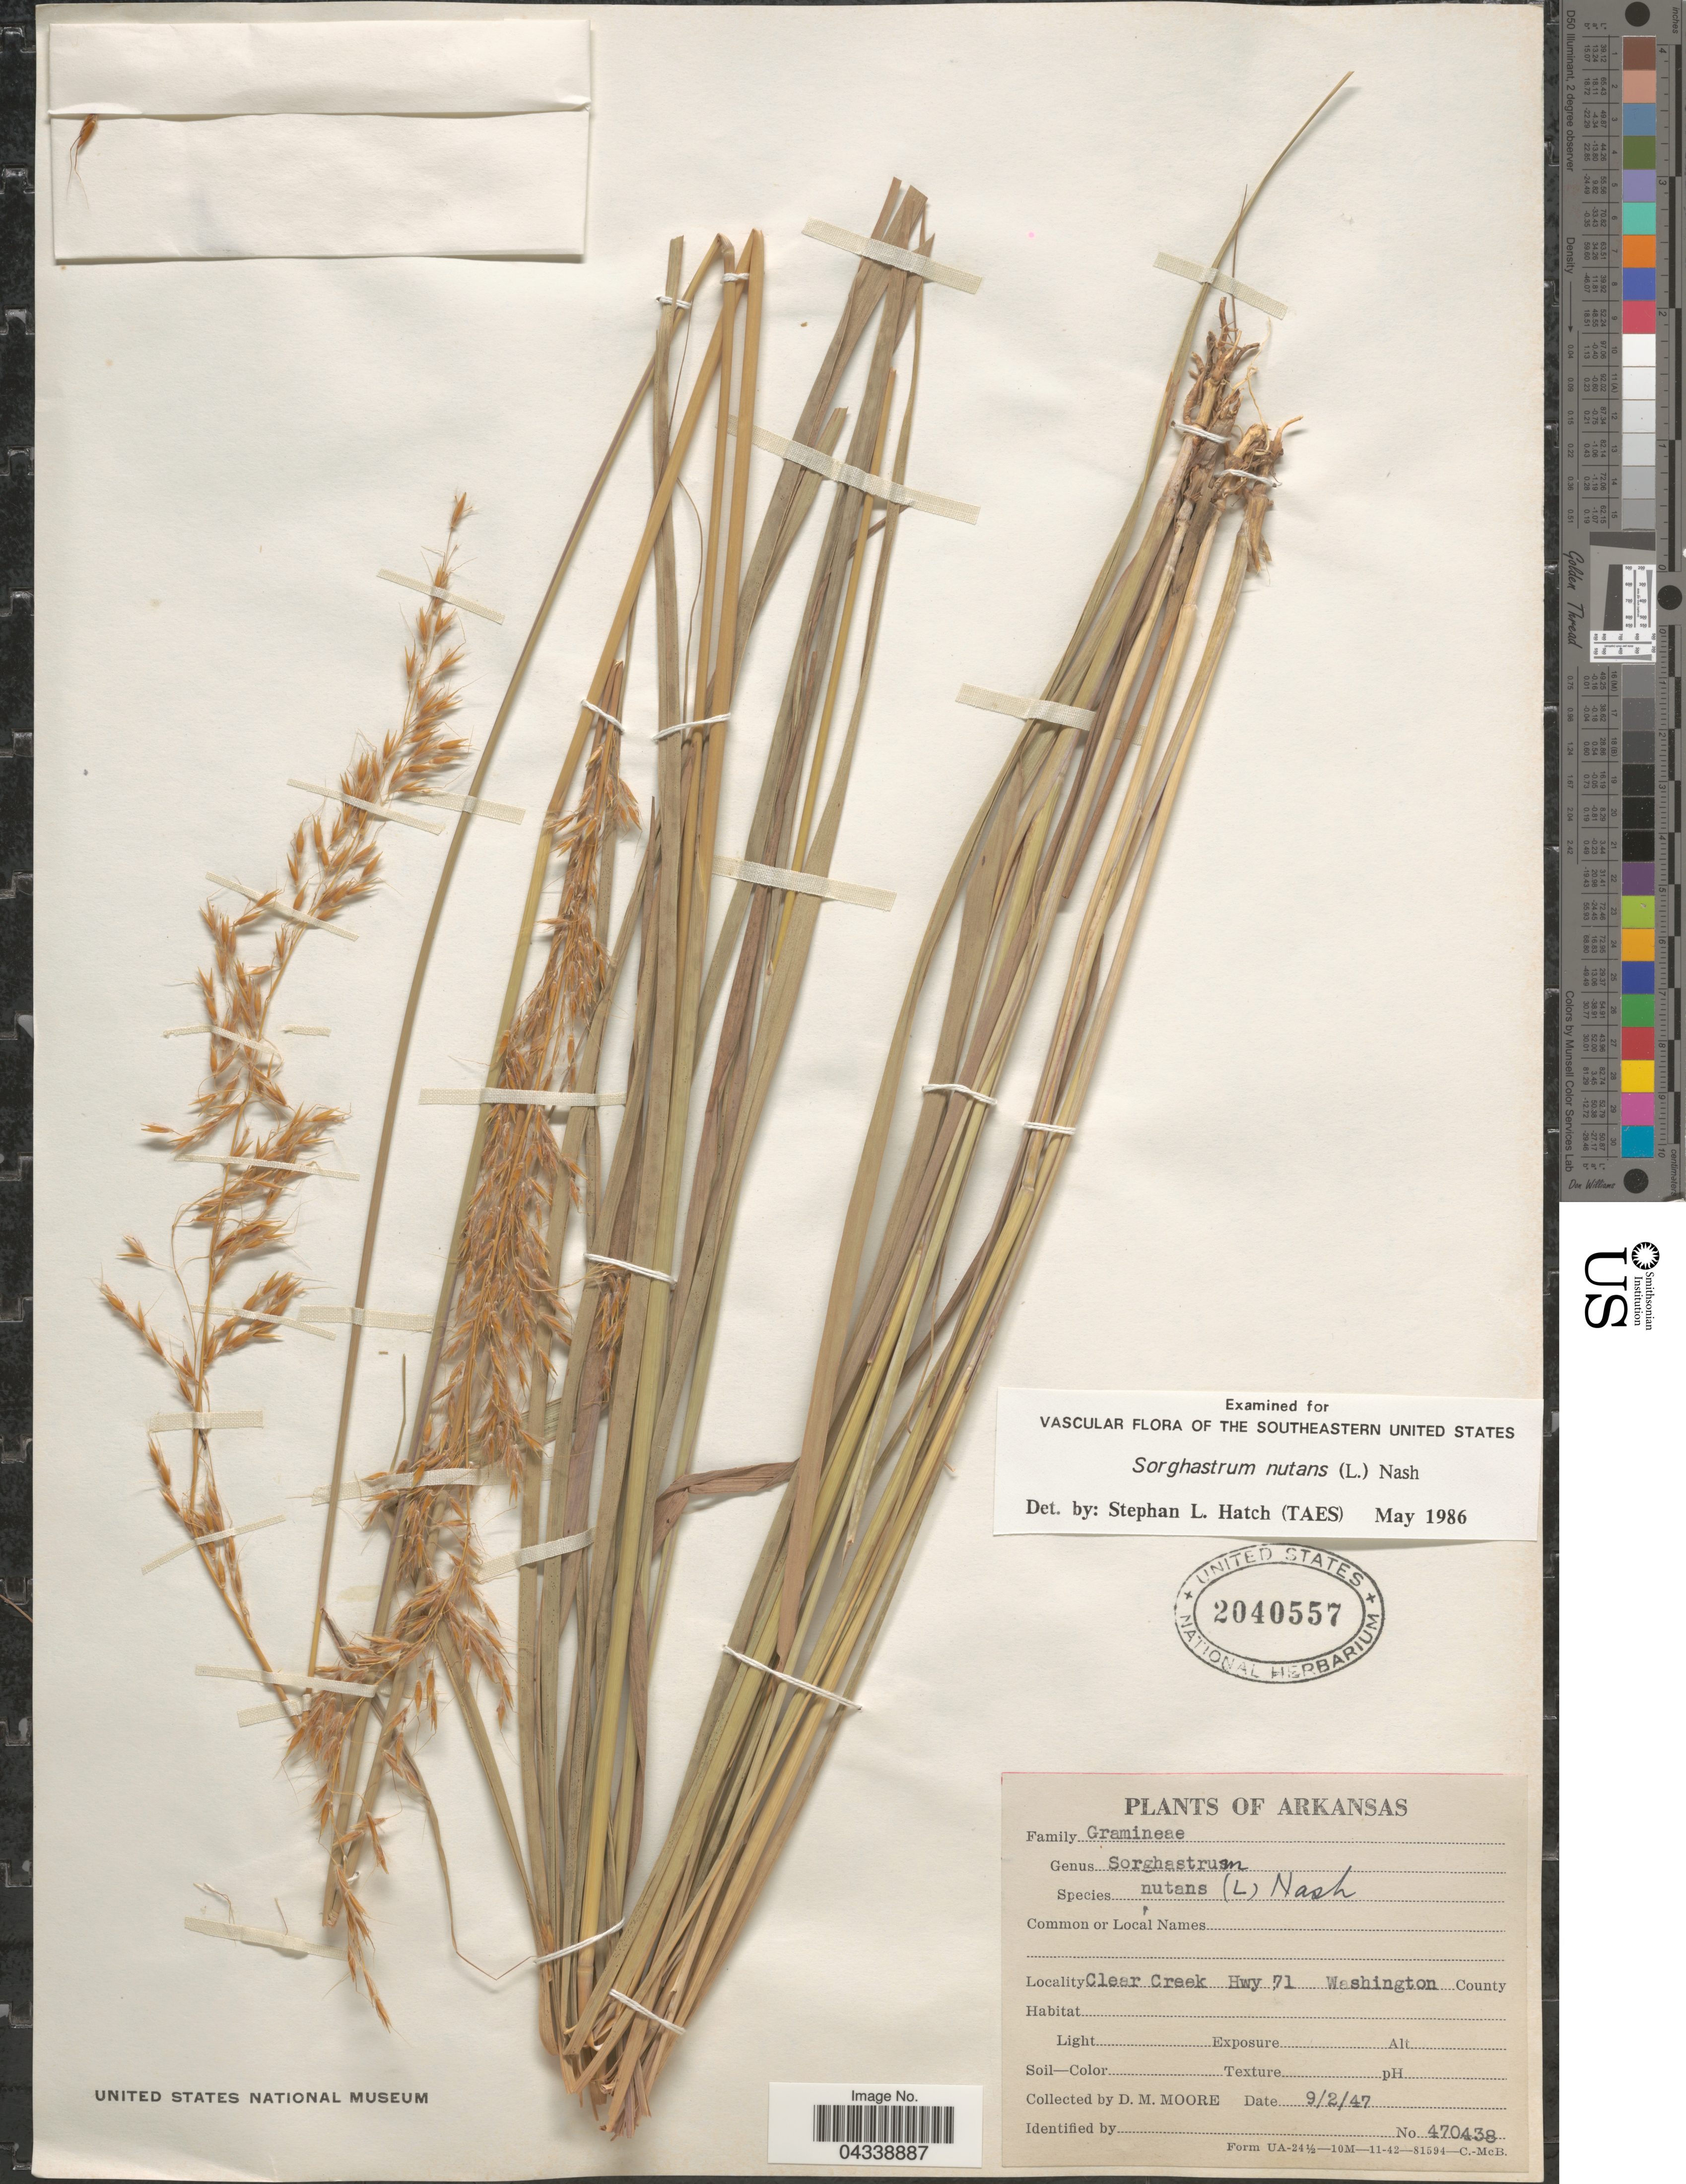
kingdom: Plantae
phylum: Tracheophyta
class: Liliopsida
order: Poales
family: Poaceae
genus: Sorghastrum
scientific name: Sorghastrum nutans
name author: (L.) Nash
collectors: D. Moore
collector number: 470438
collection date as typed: Transcribed d/m/y: 2/9/47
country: United States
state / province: Arkansas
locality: Clear Creek Hwy 71 Washington County.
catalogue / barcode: US 2040557